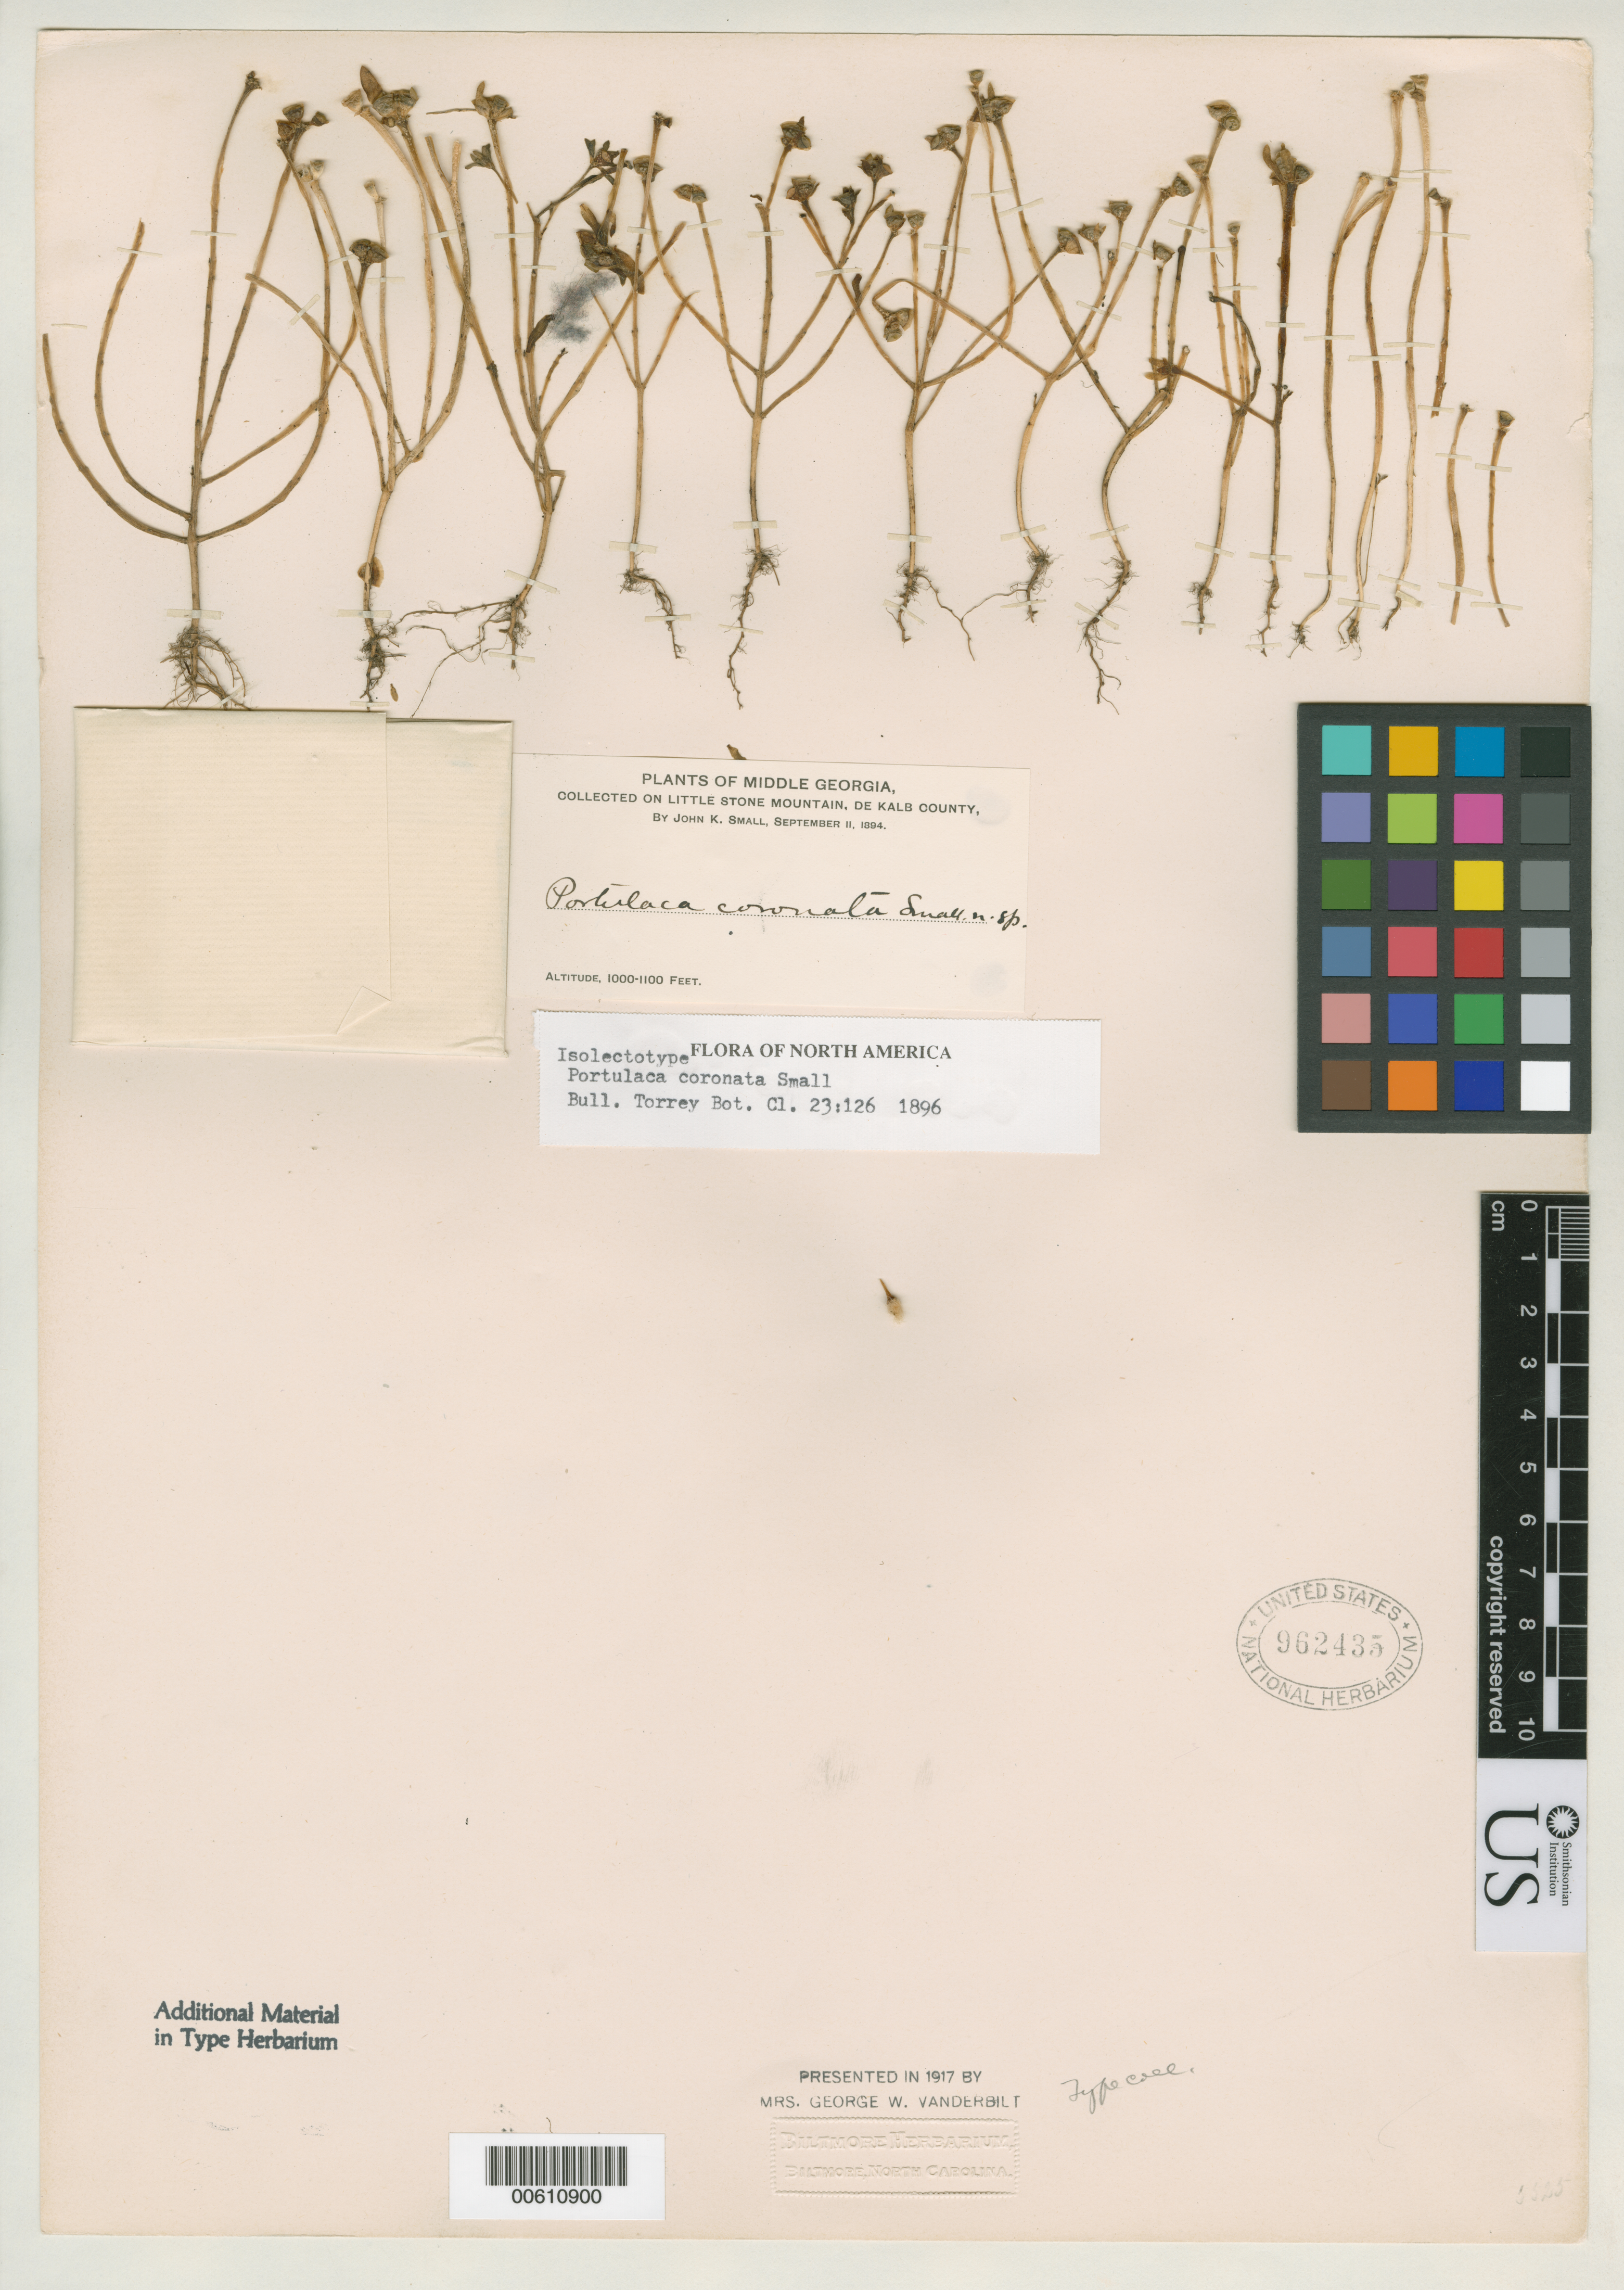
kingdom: Plantae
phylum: Tracheophyta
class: Magnoliopsida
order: Caryophyllales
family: Portulacaceae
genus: Portulaca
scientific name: Portulaca coronata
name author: Small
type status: Isolectotype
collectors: J. K. Small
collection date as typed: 11 Sep 1894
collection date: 1894-09-11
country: United States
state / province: Georgia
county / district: De Kalb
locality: Little Stone Mountain, De Kalb County.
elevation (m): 305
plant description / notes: For further lectotypification info see Castanea 57: 207 (1992).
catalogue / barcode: US 962435